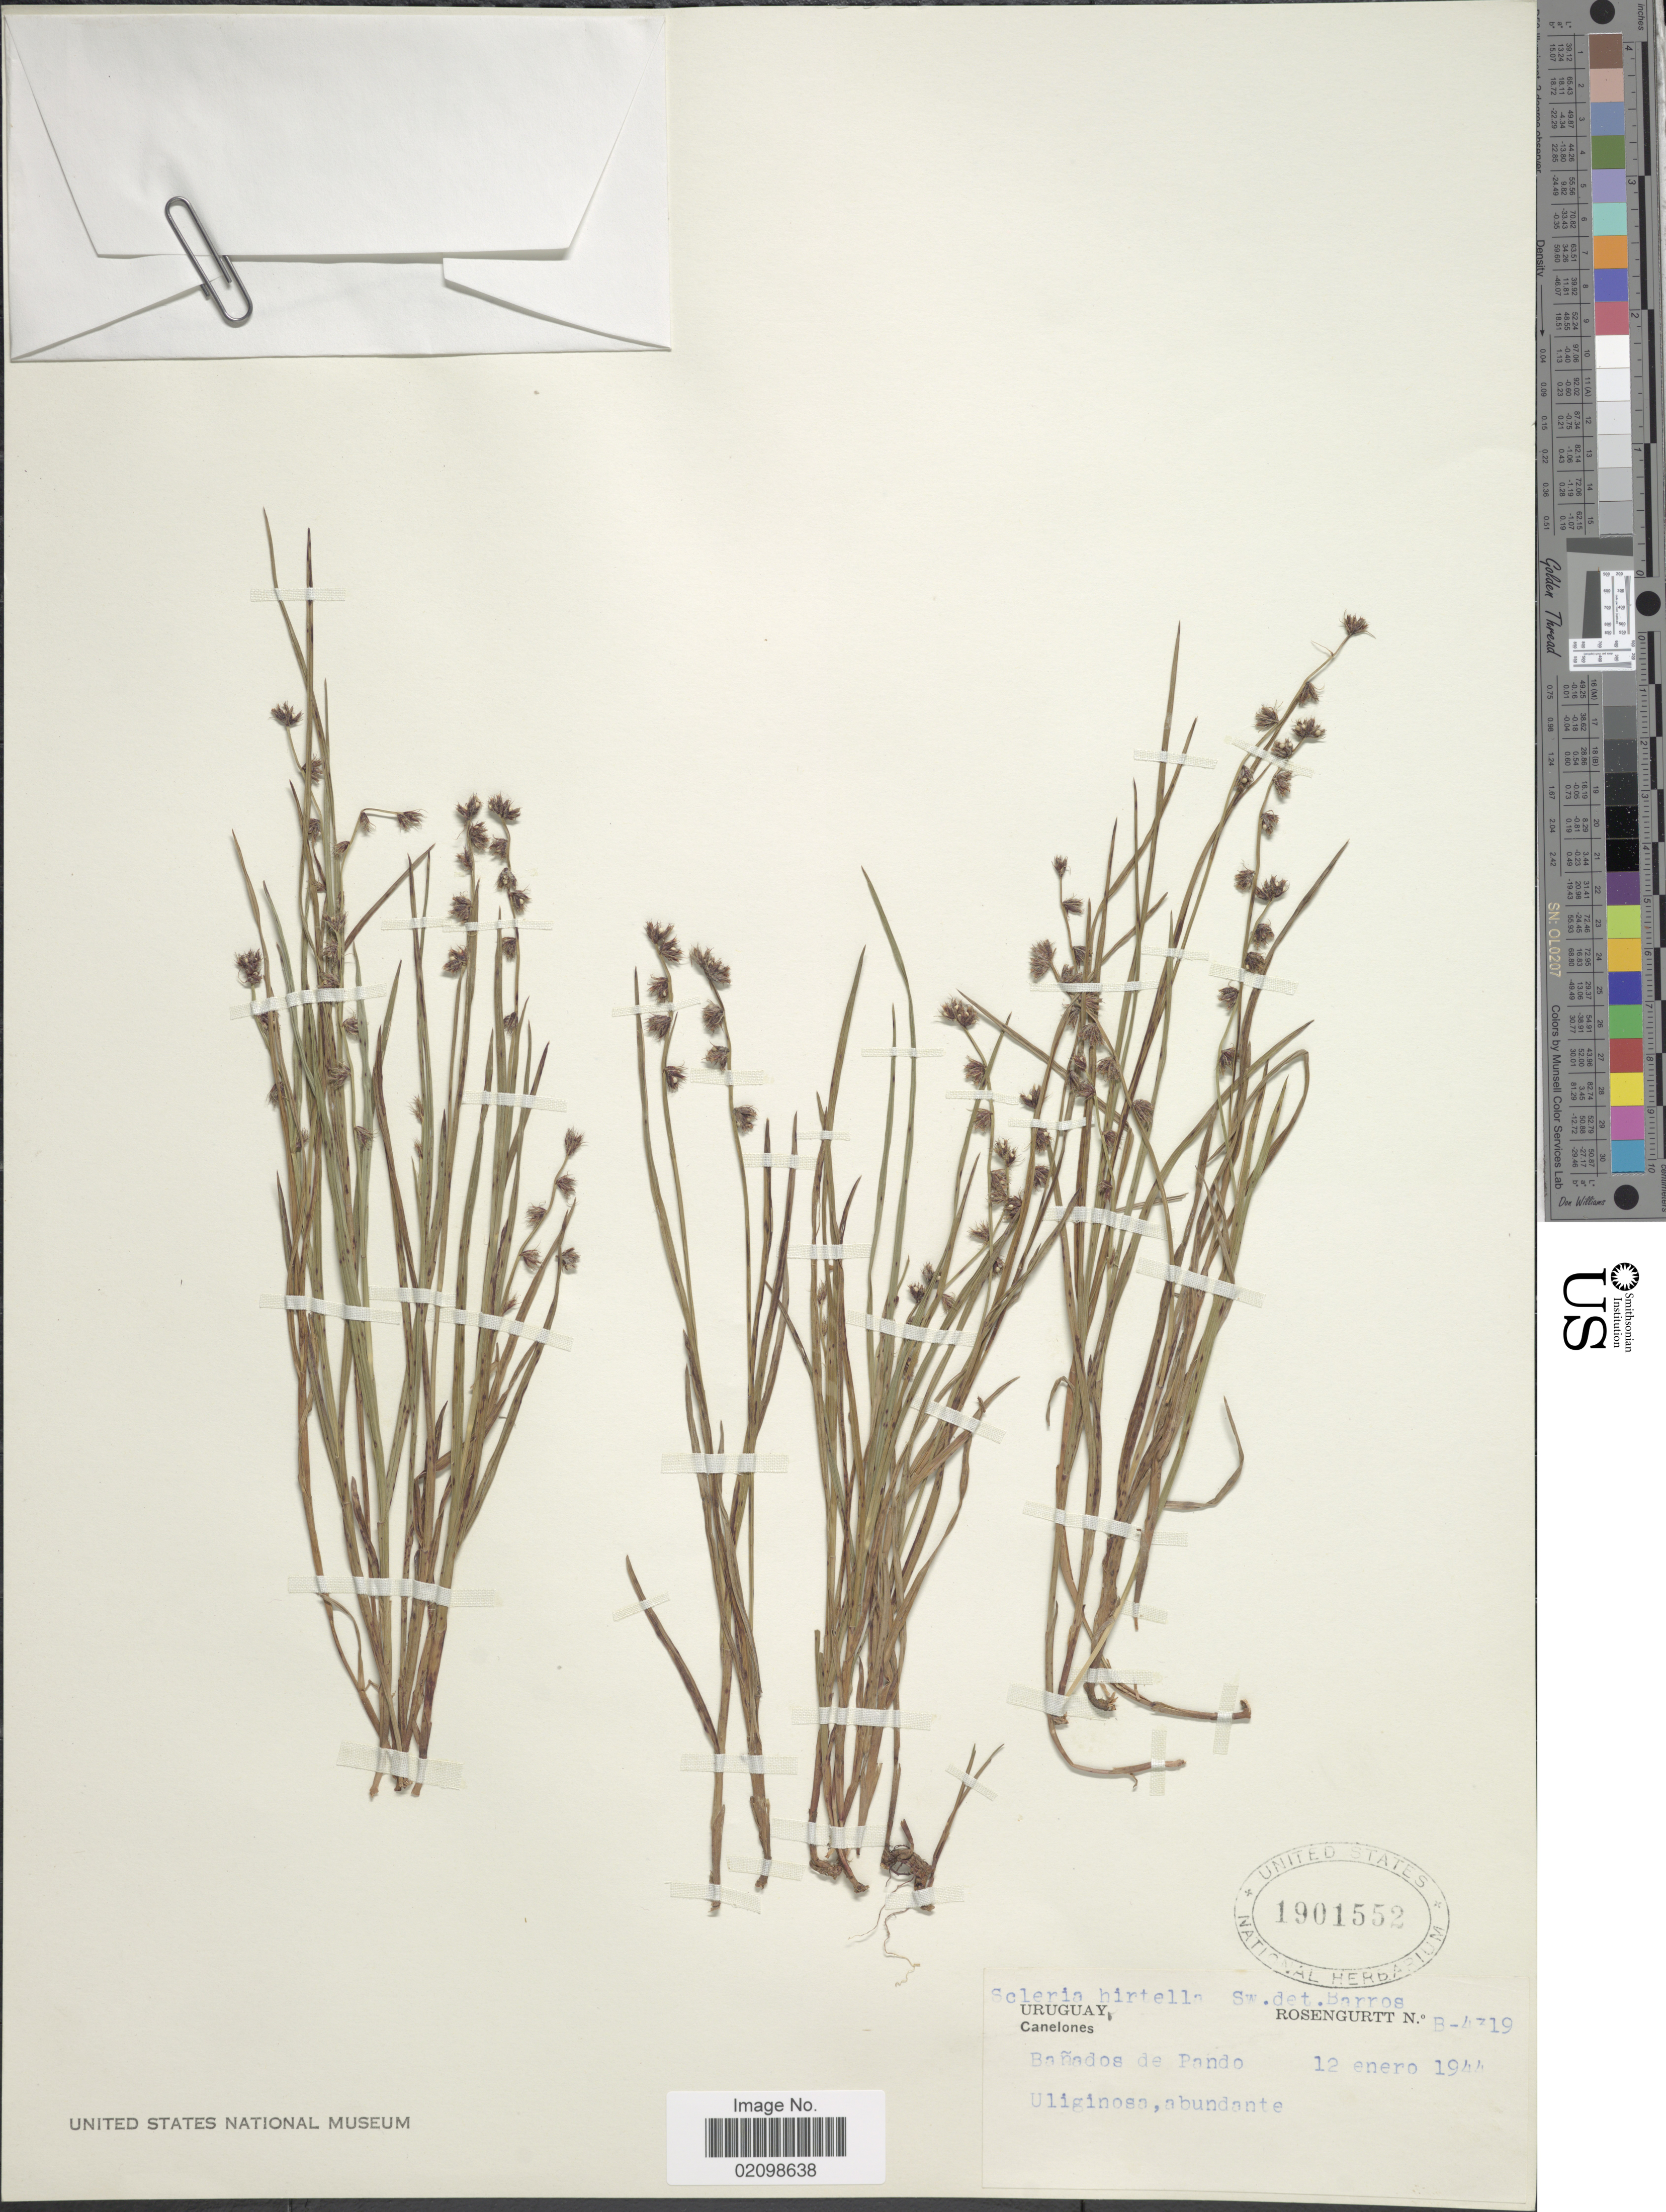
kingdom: Plantae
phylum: Tracheophyta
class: Liliopsida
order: Poales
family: Cyperaceae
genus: Scleria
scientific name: Scleria distans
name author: Poir.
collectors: Rosengurtt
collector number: B-4319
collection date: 1944-01-12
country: Uruguay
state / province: Canelones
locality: Canelones, Banados de Pando.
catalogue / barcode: US 1901552